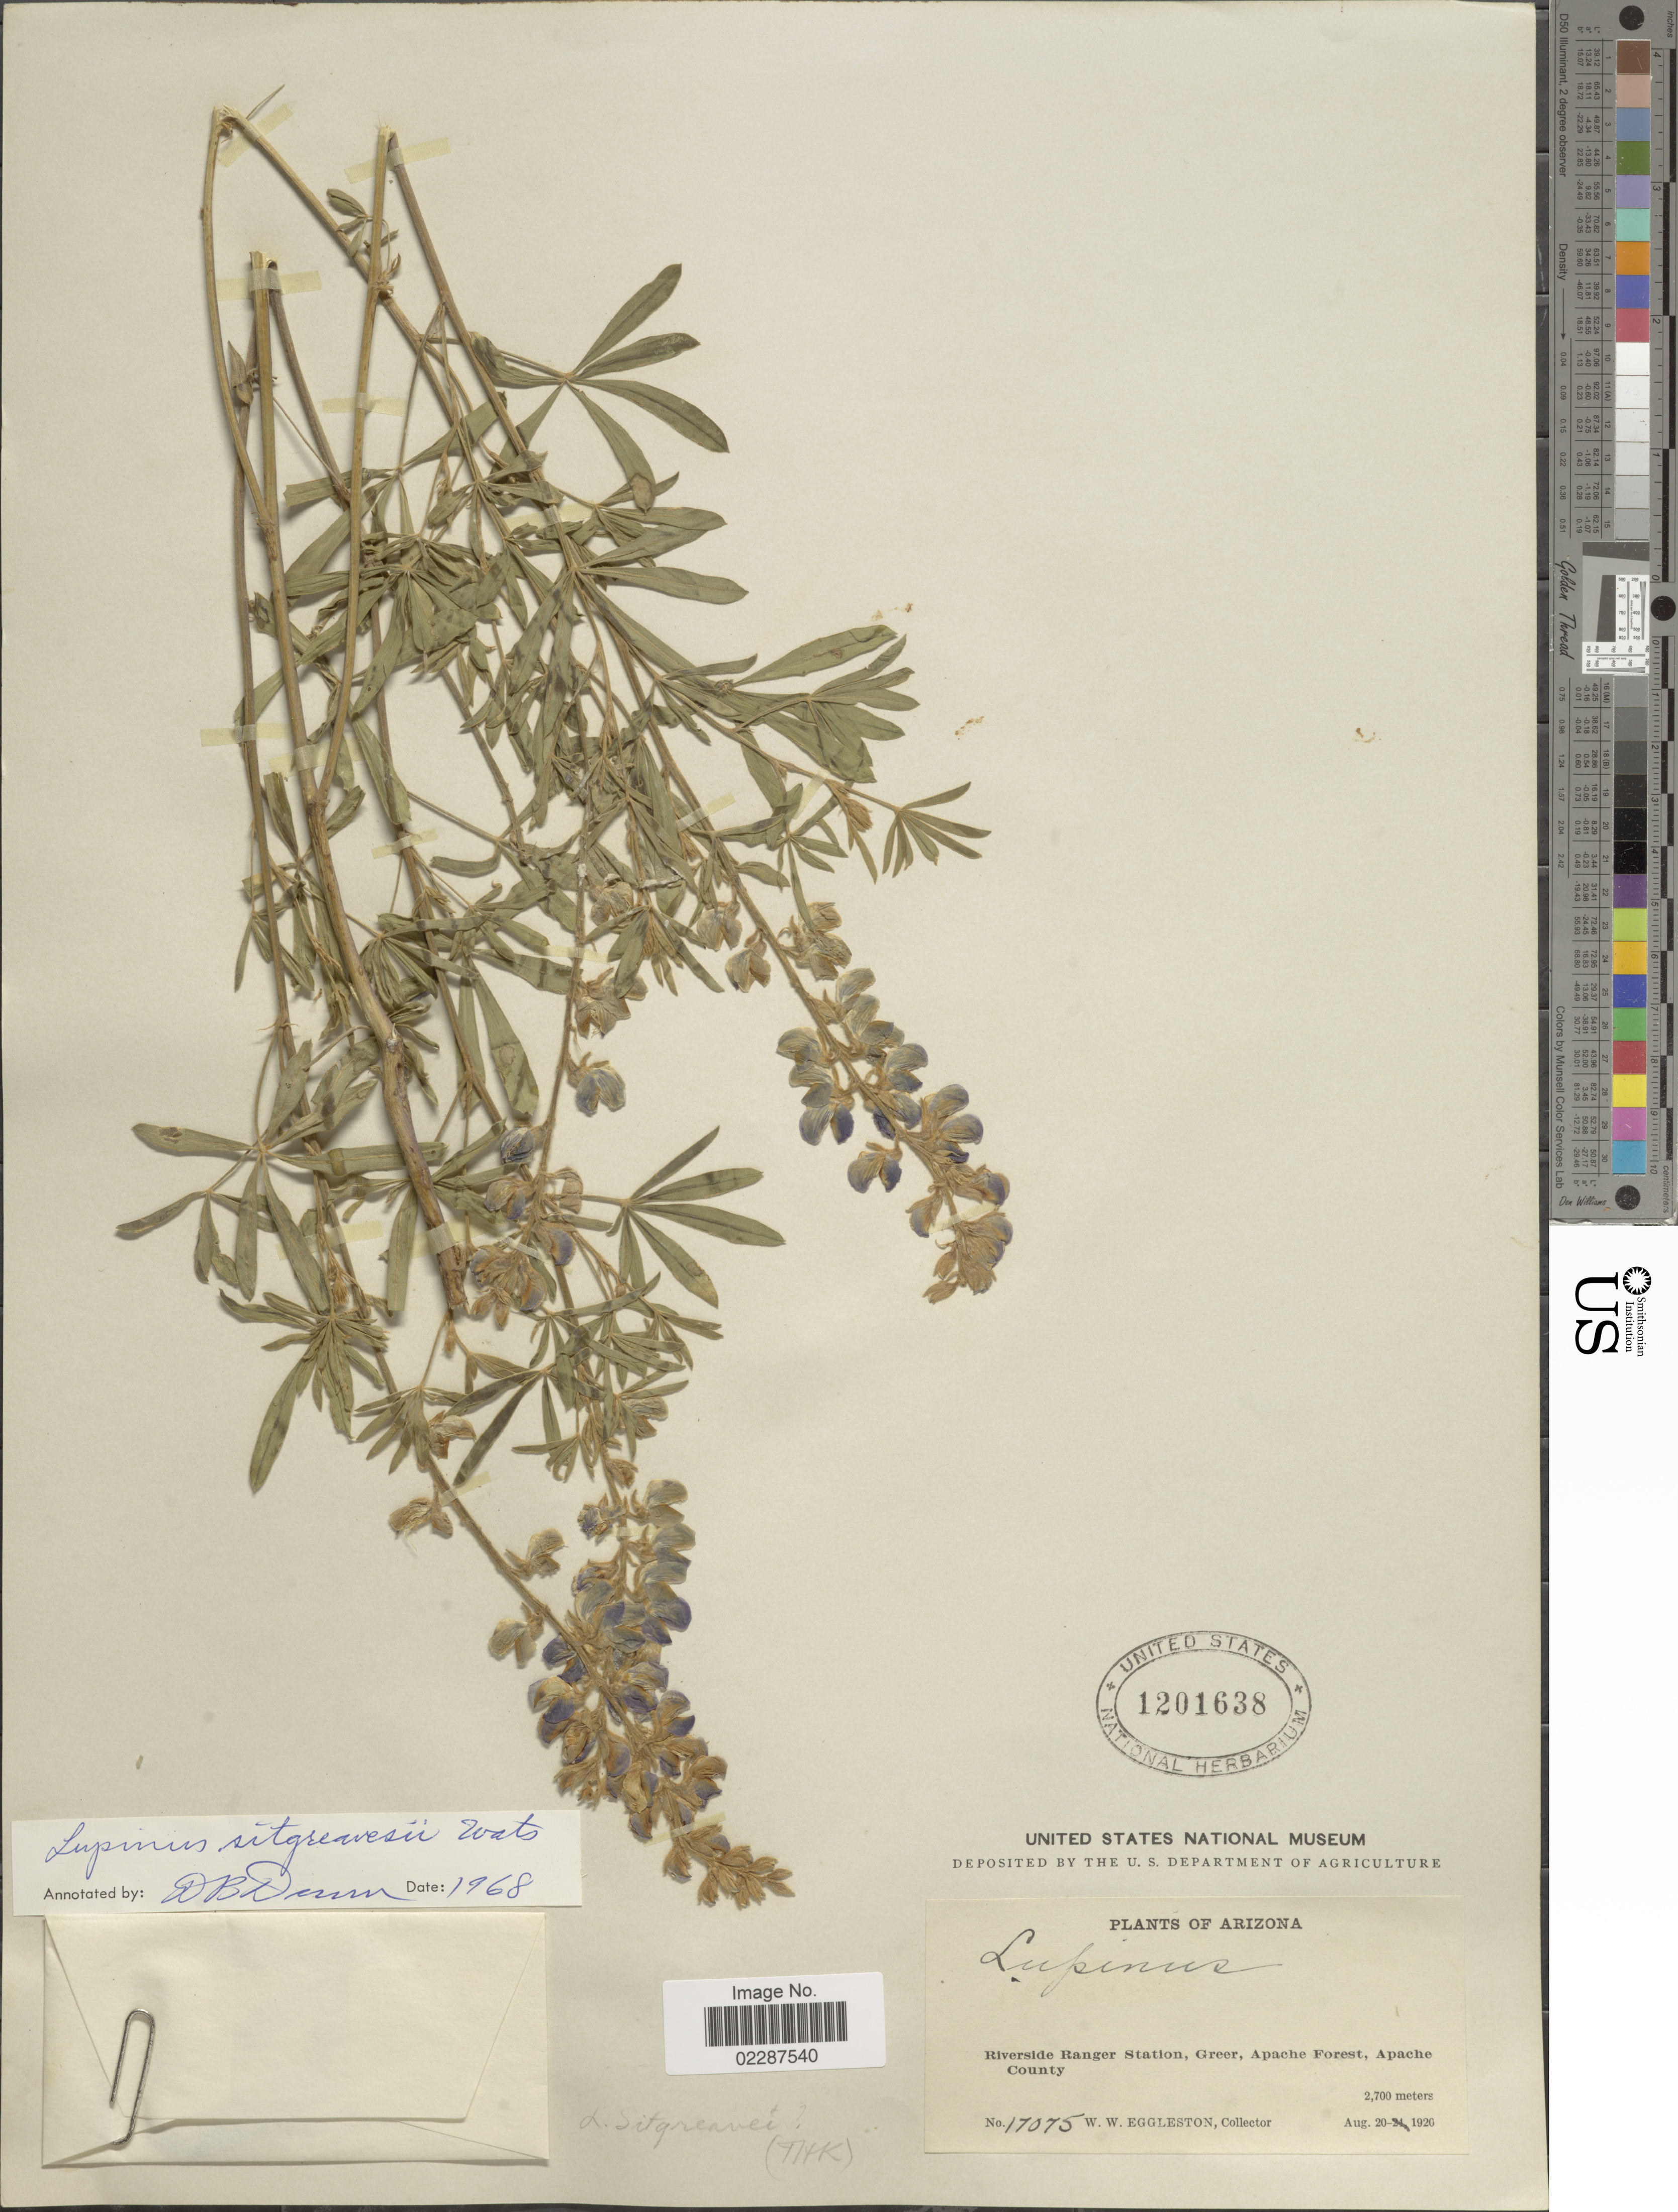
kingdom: Plantae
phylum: Tracheophyta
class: Magnoliopsida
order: Fabales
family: Fabaceae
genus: Lupinus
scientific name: Lupinus sitgreavesii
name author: S. Watson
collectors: W. W. Eggleston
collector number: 17075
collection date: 1920-08-20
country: United States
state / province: Arizona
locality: Riverside Ranger Station, Greer, Apache Forest, Apache County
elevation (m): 2700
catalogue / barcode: US 1201638